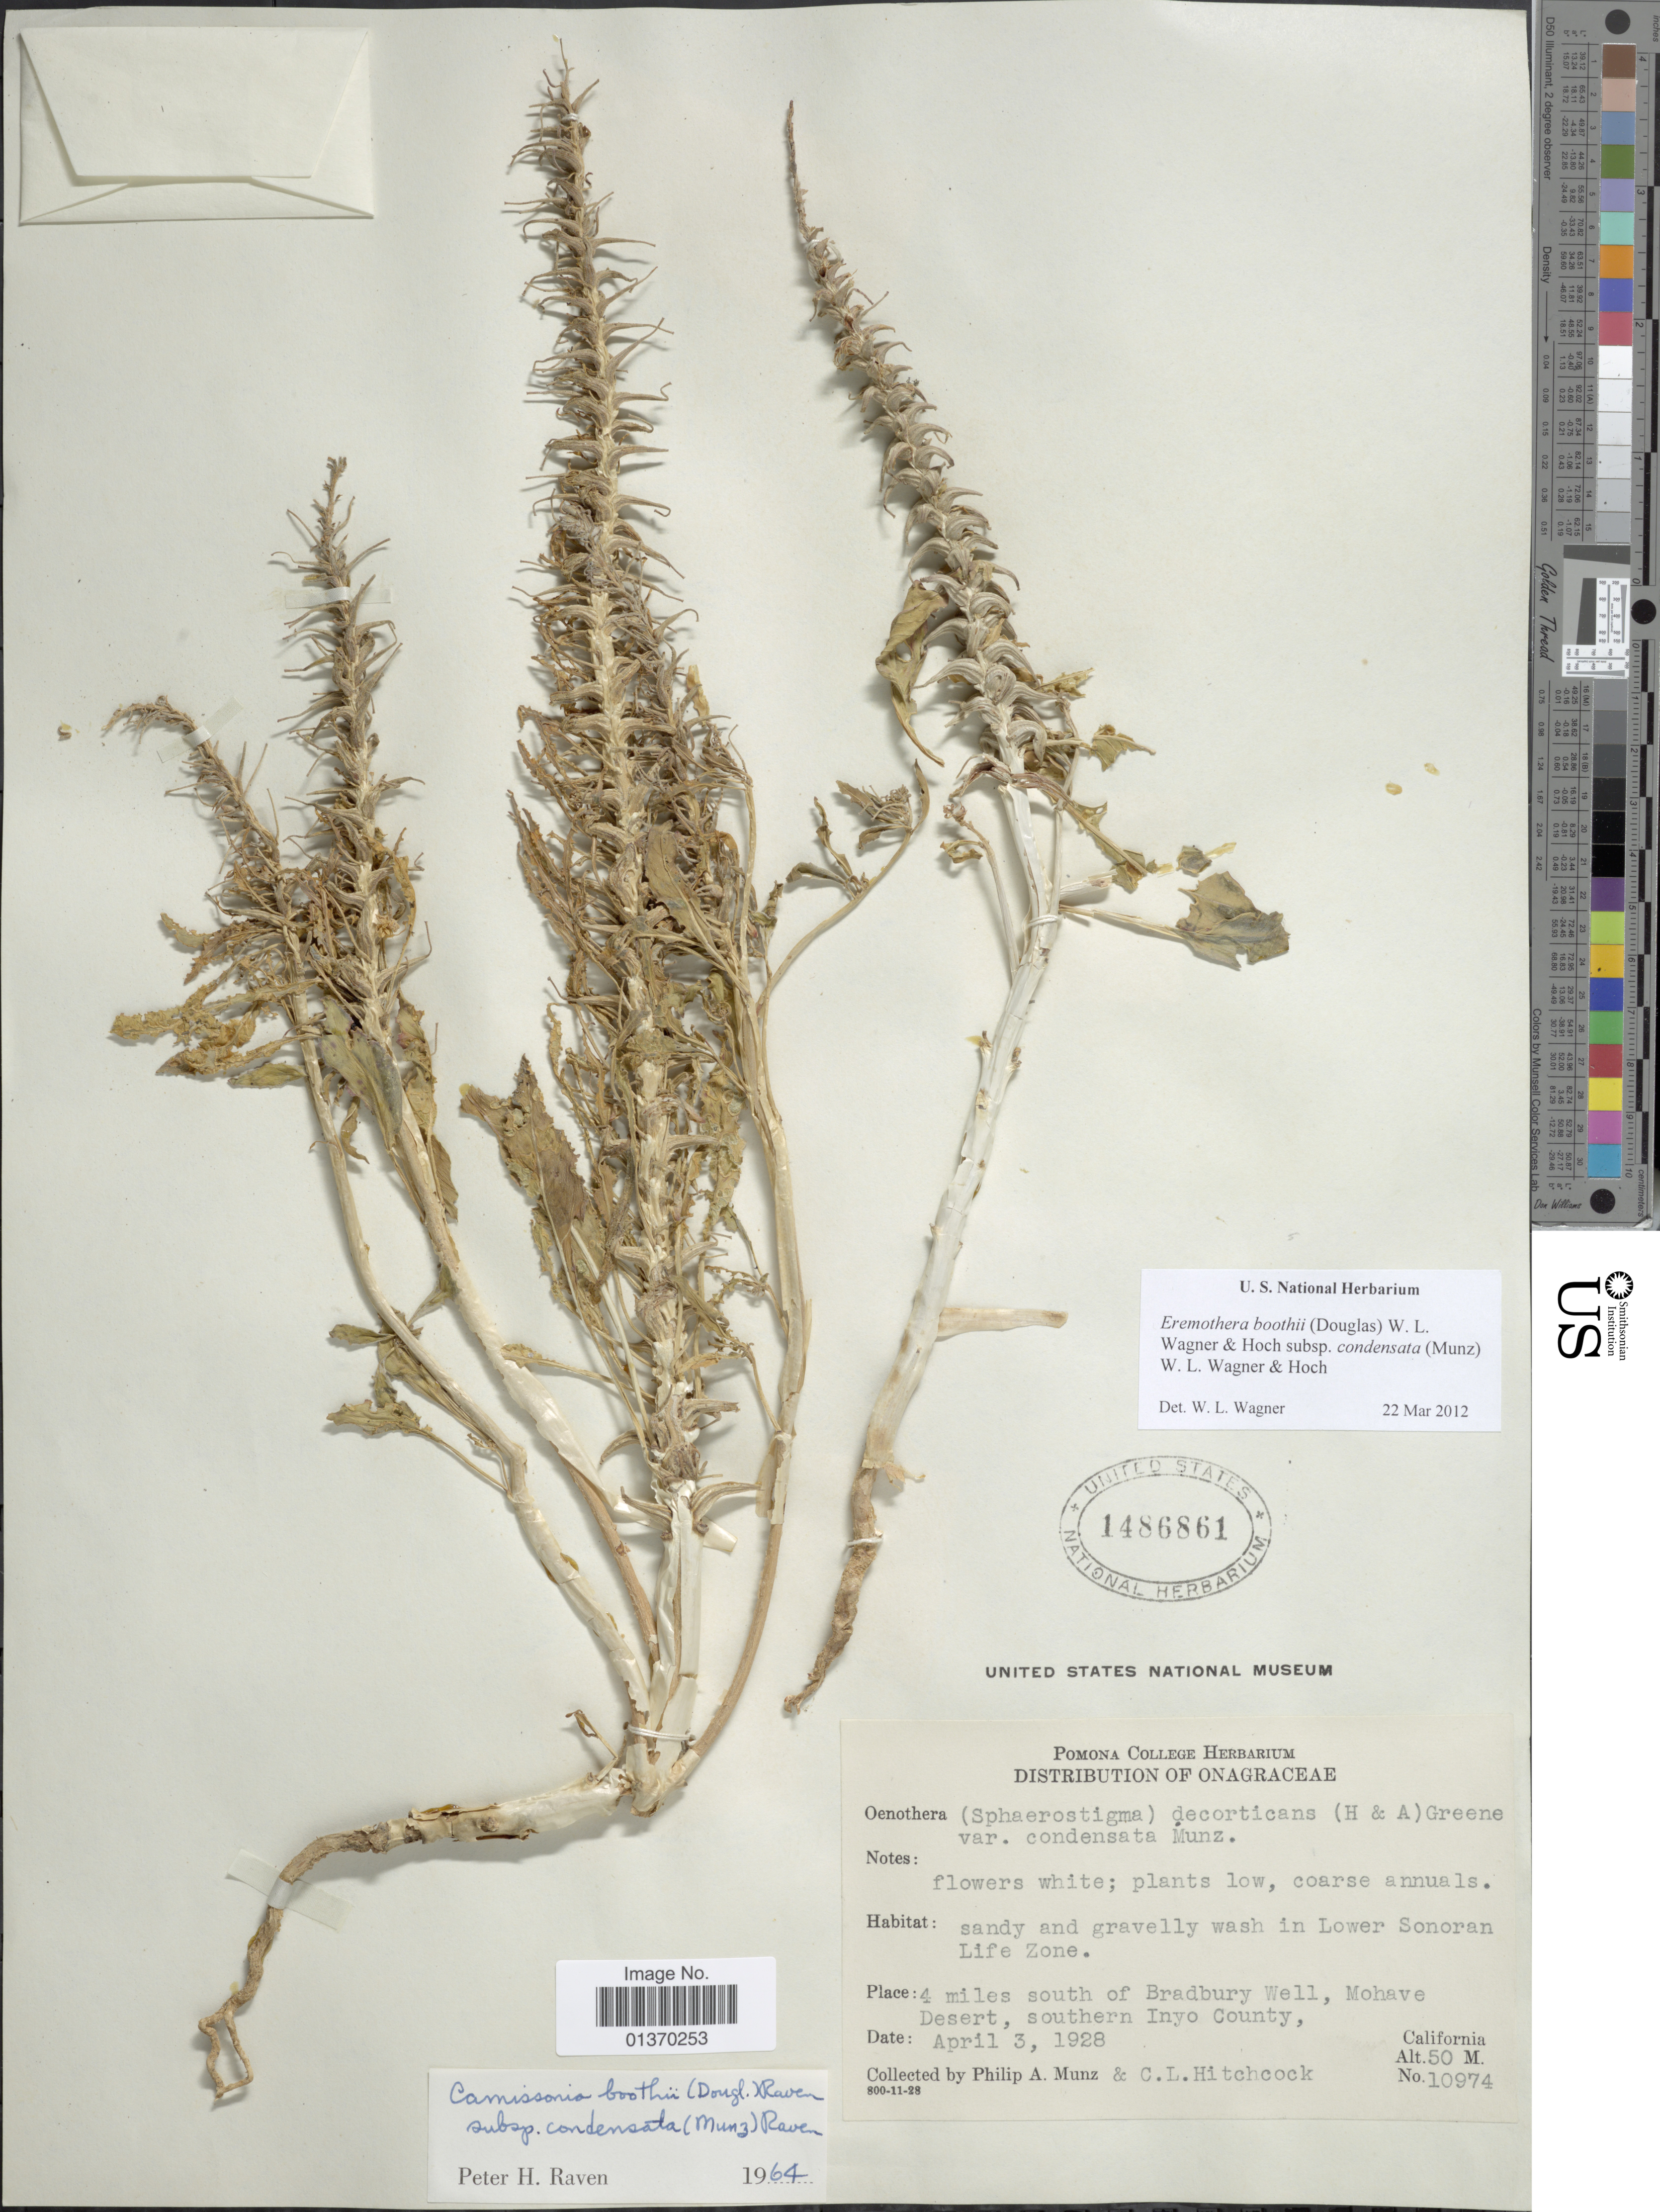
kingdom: Plantae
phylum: Tracheophyta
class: Magnoliopsida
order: Myrtales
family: Onagraceae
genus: Eremothera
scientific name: Eremothera boothii subsp. condensata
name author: (Munz) W.L. Wagner & Hoch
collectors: P. A. Munz & C. L. Hitchcock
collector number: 10974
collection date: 1928-04-03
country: United States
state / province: California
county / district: Inyo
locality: Sandy and gravelly wash in Lower Sonoran Life Zone, 4 miles south of Bradbury Well, Mohave Desert, southern Inyo County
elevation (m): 50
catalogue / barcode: US 1486861